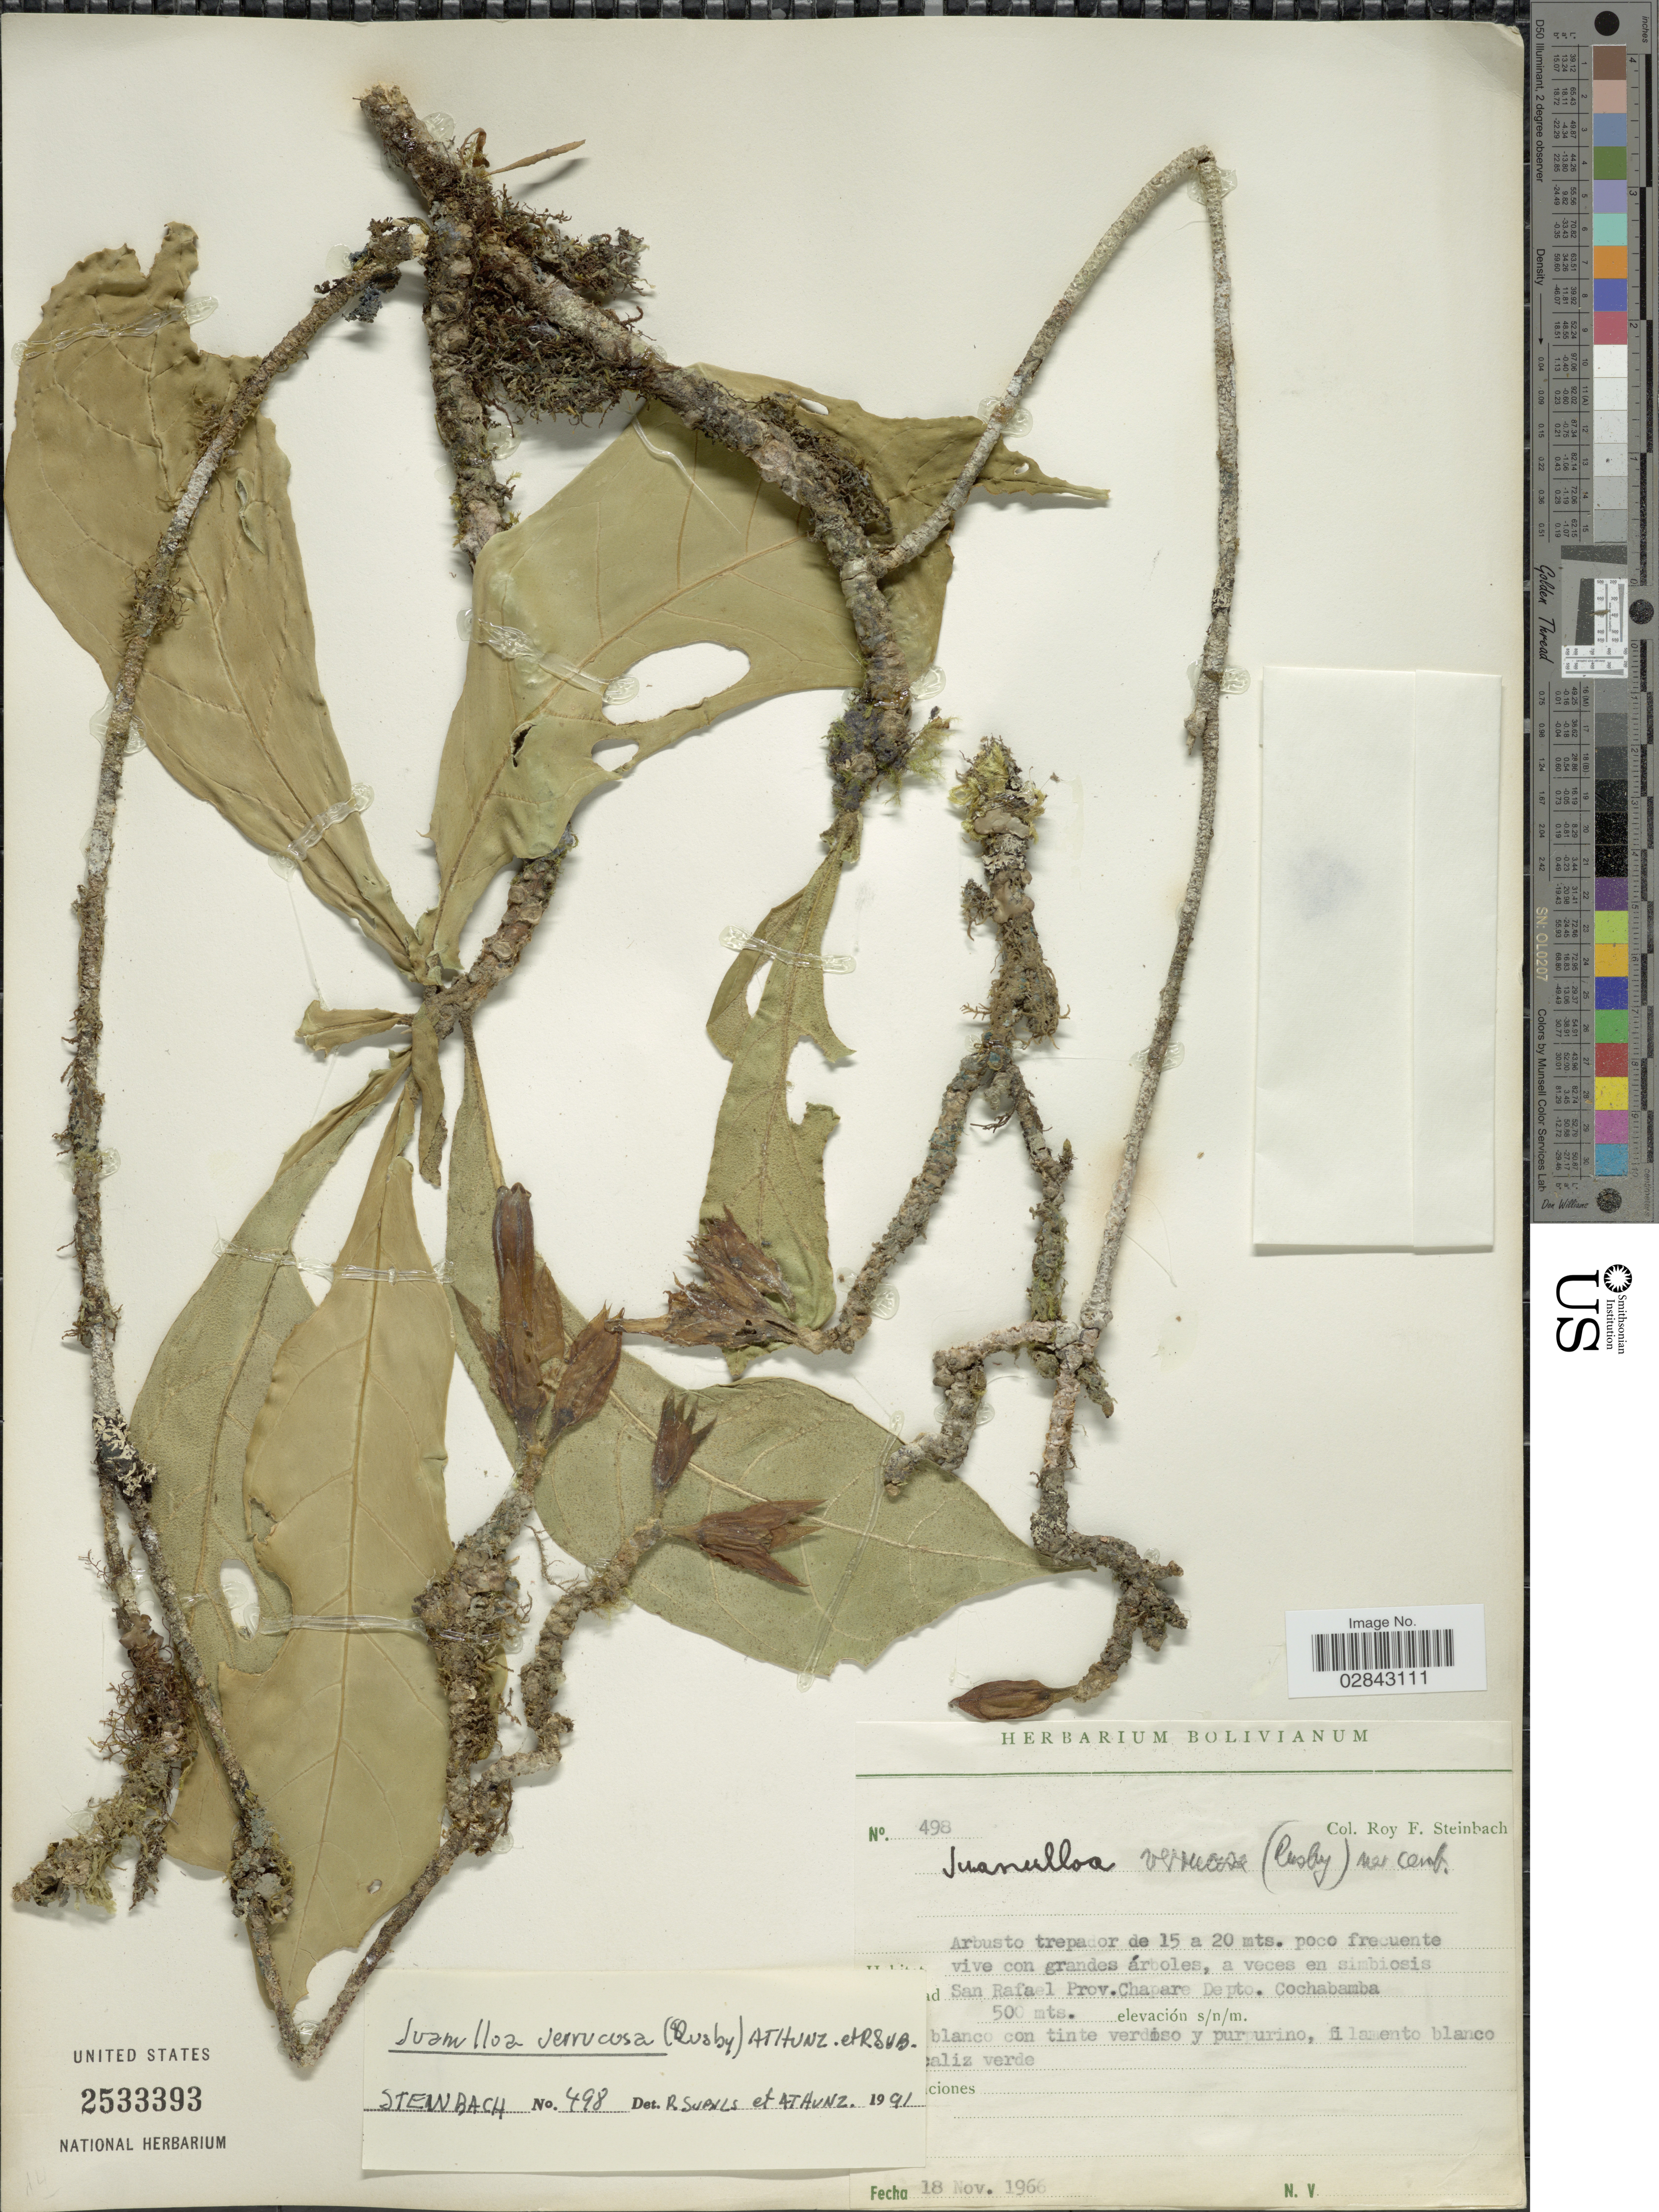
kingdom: Plantae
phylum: Tracheophyta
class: Magnoliopsida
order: Solanales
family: Solanaceae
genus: Juanulloa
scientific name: Juanulloa verrucosa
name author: (Rusby) Hunz. & Subils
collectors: R. F. Steinbach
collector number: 498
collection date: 1966-11-18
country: Bolivia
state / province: Cochabamba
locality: San Rafael Prov. Chapare Depto. Cochabamba.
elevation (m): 500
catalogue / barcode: US 2533393